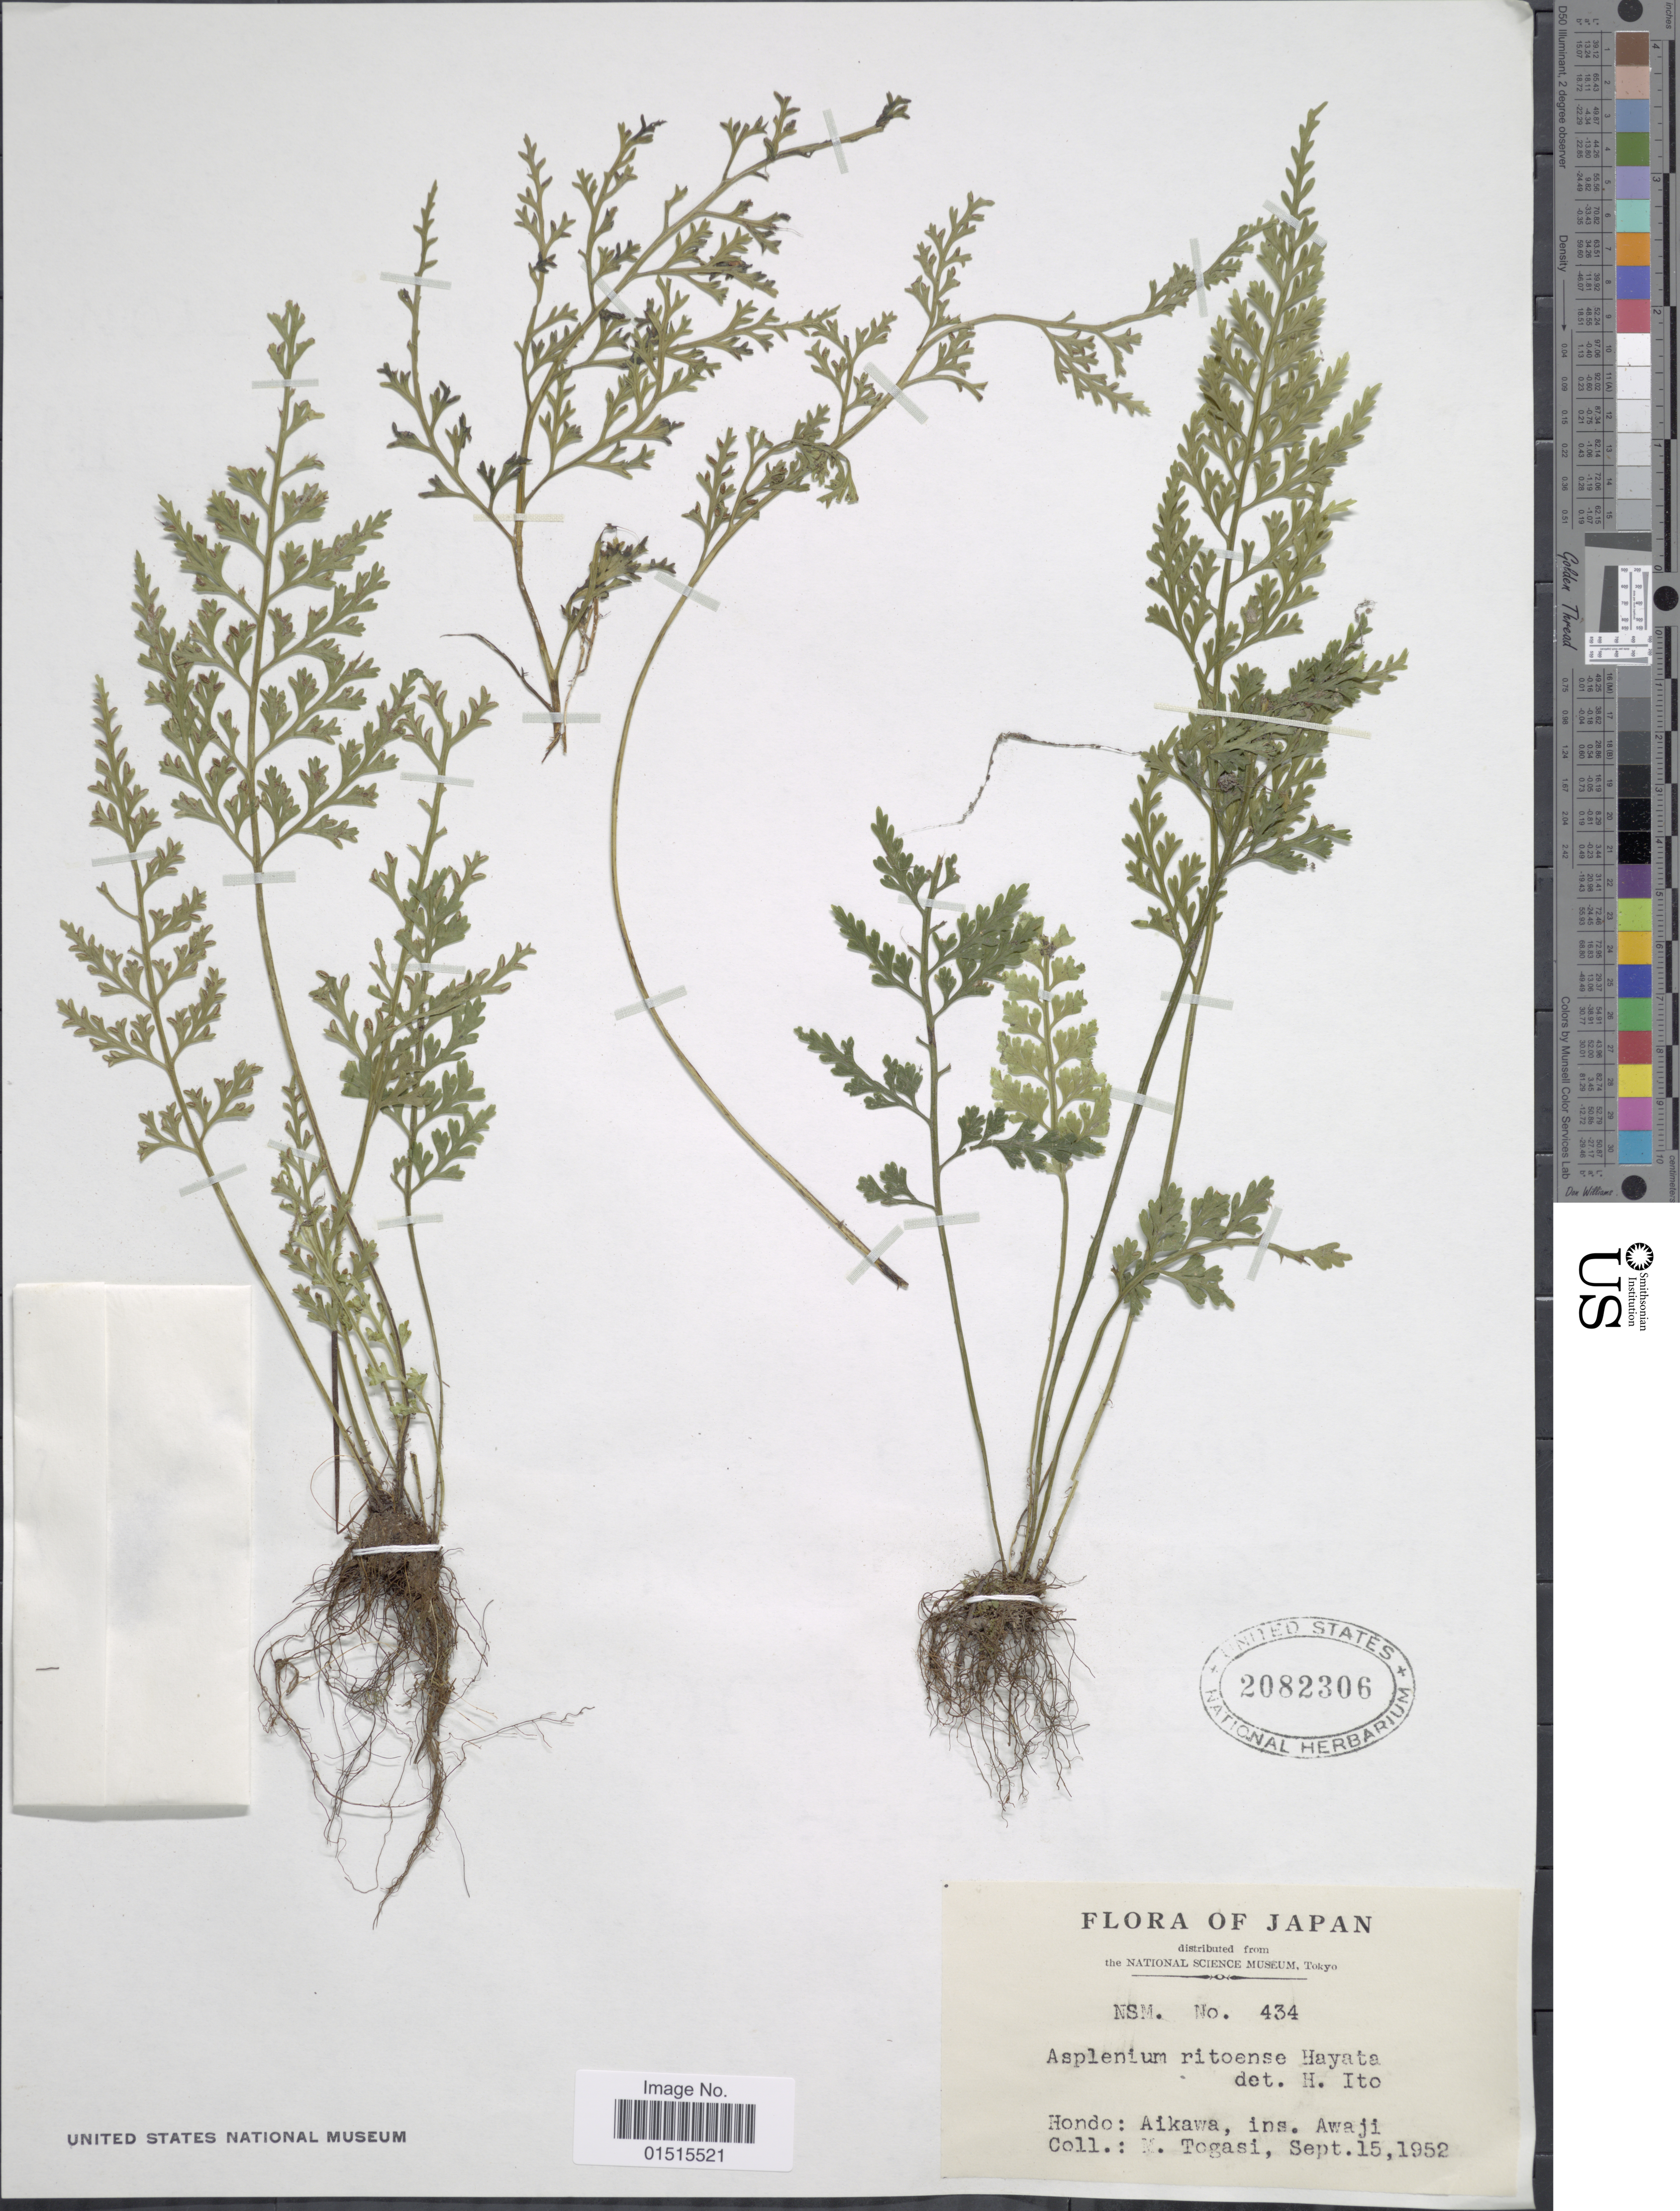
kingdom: Plantae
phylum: Tracheophyta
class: Polypodiopsida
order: Polypodiales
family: Aspleniaceae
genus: Asplenium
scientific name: Asplenium ritoense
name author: Hayata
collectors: M. Togasi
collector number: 343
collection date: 1952-09-15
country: Japan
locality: Hondo: Aikawa, ins. Awaji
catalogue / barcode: US 2082306